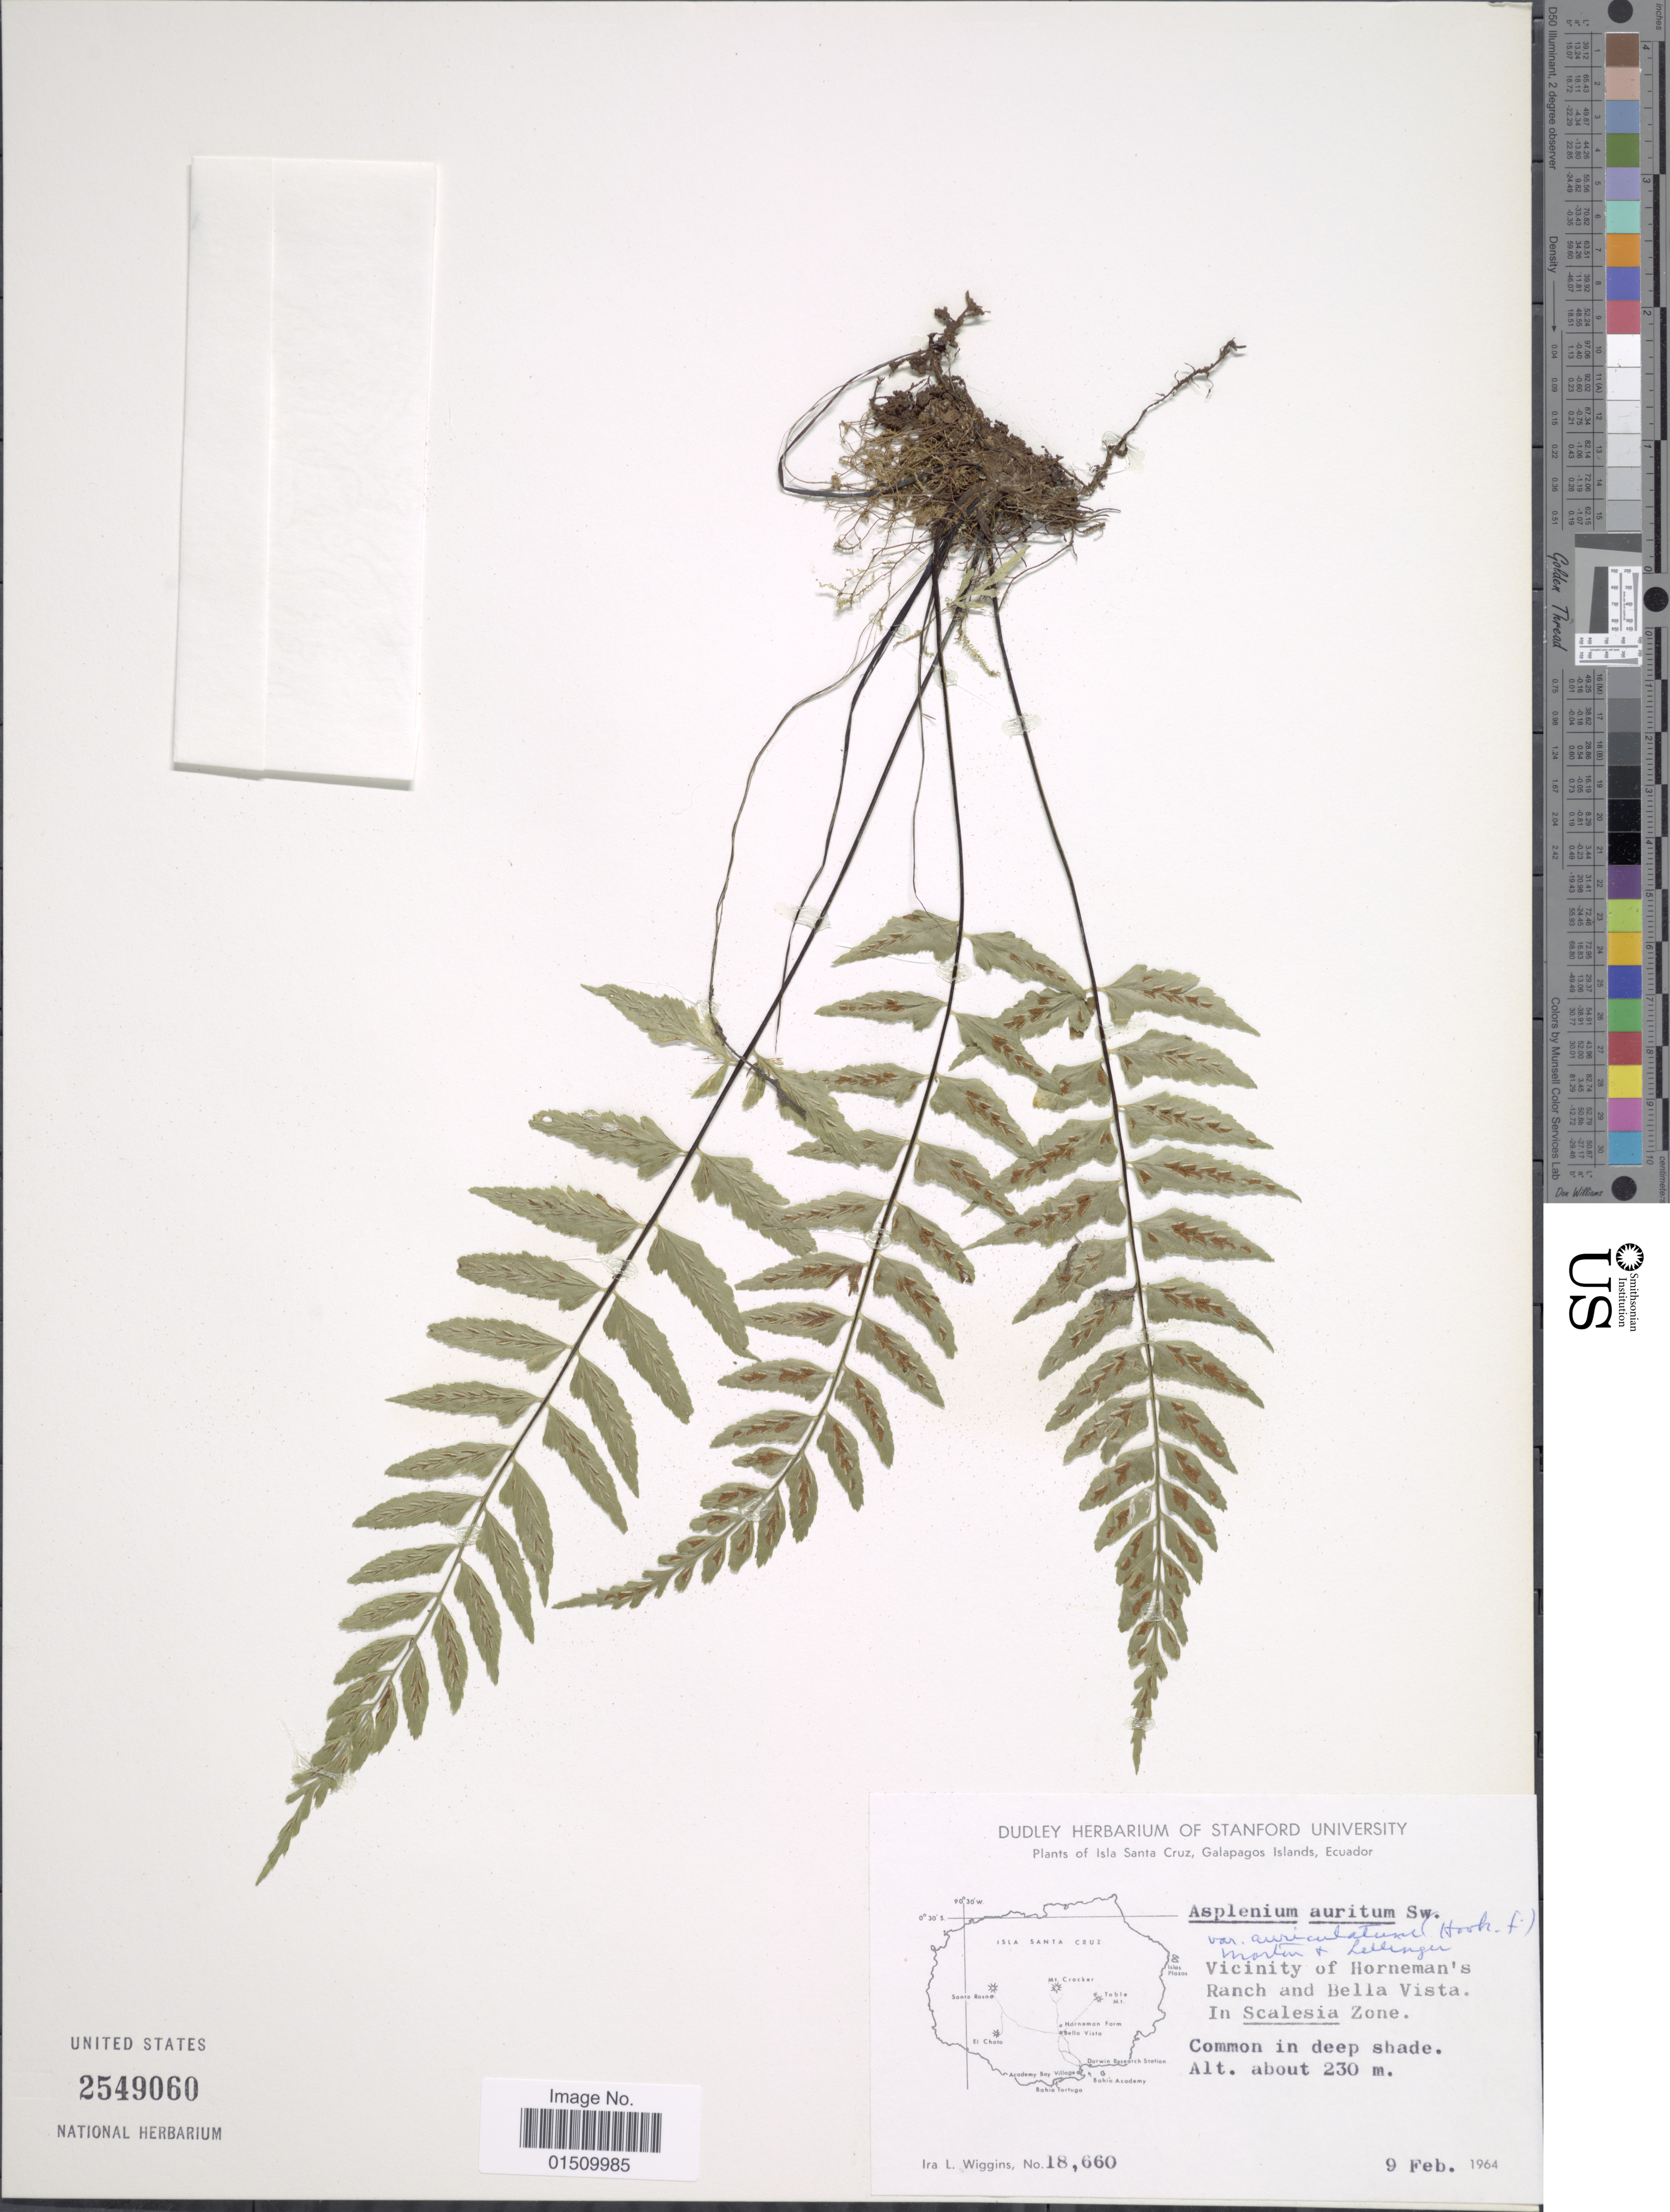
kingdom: Plantae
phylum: Tracheophyta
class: Polypodiopsida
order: Polypodiales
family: Aspleniaceae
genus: Asplenium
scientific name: Asplenium auritum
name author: Sw.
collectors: I. L. Wiggins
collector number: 18660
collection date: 1964-02-09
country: Ecuador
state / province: Colón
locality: Isla Santa Cruz, Galapagos Islands, Ecuador, Vicinity of Horneman's Ranch and Bella Vista.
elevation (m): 230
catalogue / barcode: US 2549060